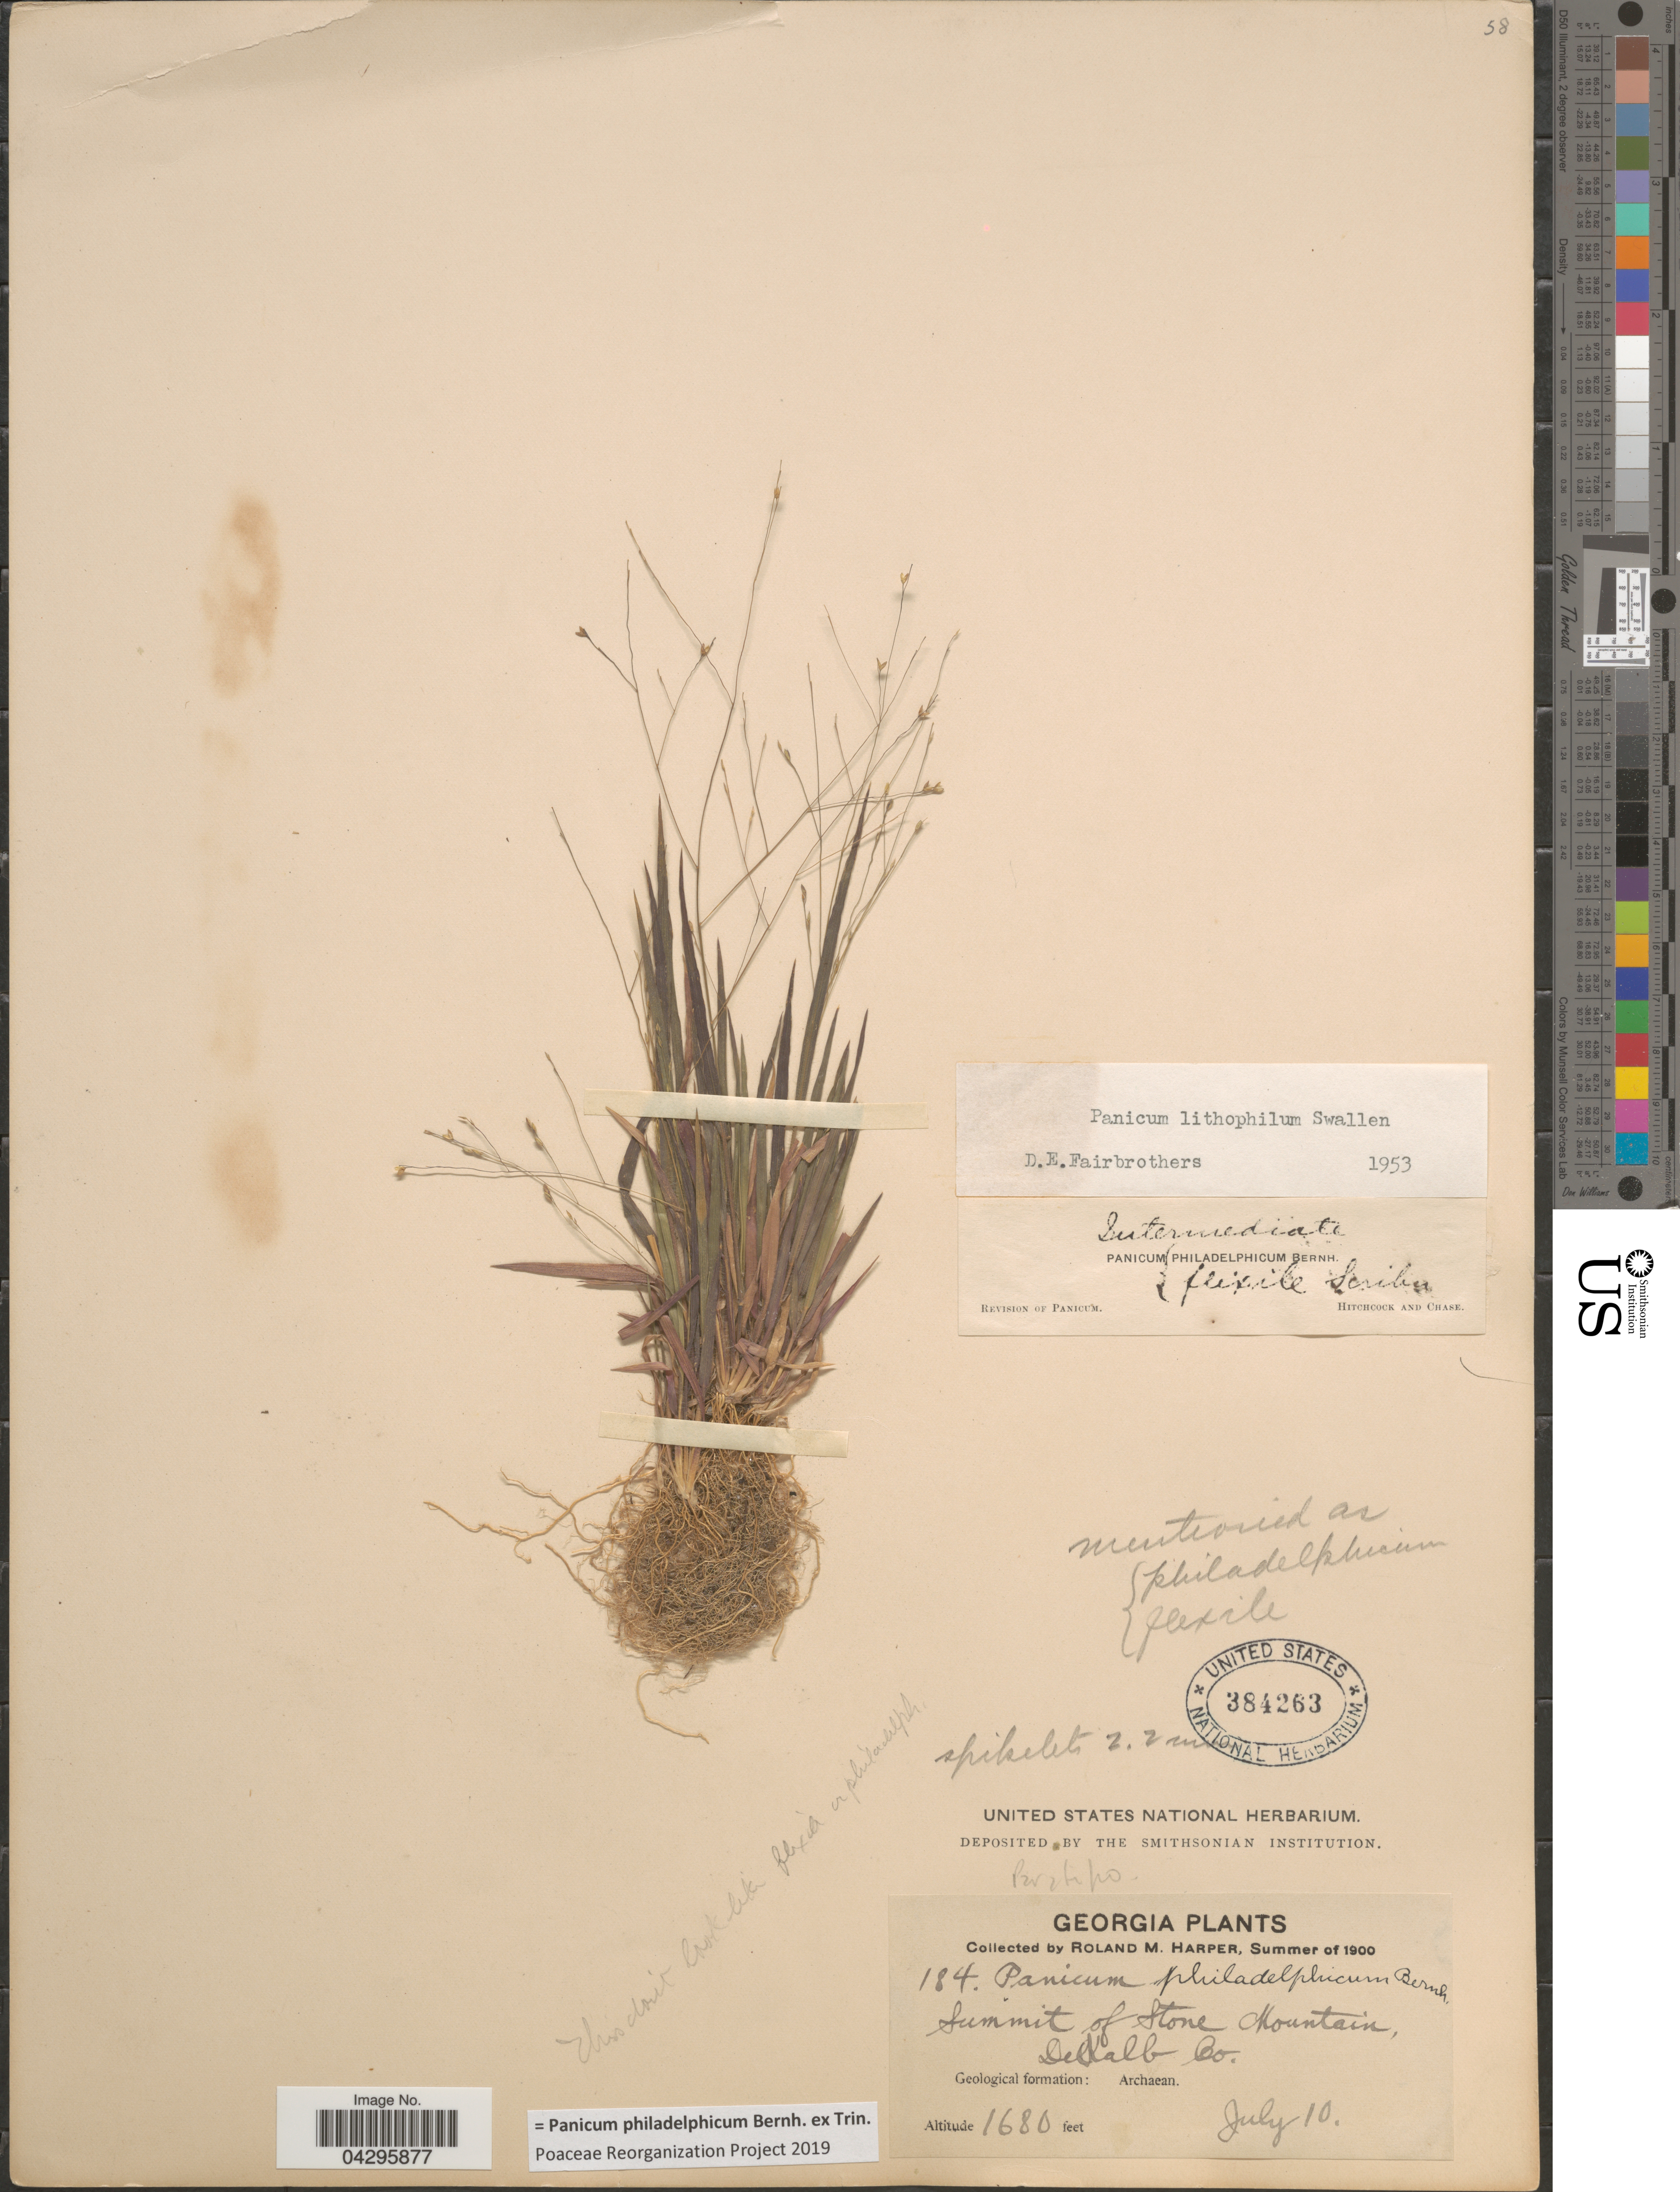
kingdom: Plantae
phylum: Tracheophyta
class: Liliopsida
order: Poales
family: Poaceae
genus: Panicum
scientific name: Panicum philadelphicum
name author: Bernh. ex Trin.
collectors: R. M. Harper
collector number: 184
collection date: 1900-07-10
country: United States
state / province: Georgia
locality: Summit of Stone Mountain, De Kalb Co. Geological formation: Archaean.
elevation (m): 512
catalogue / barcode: US 384263